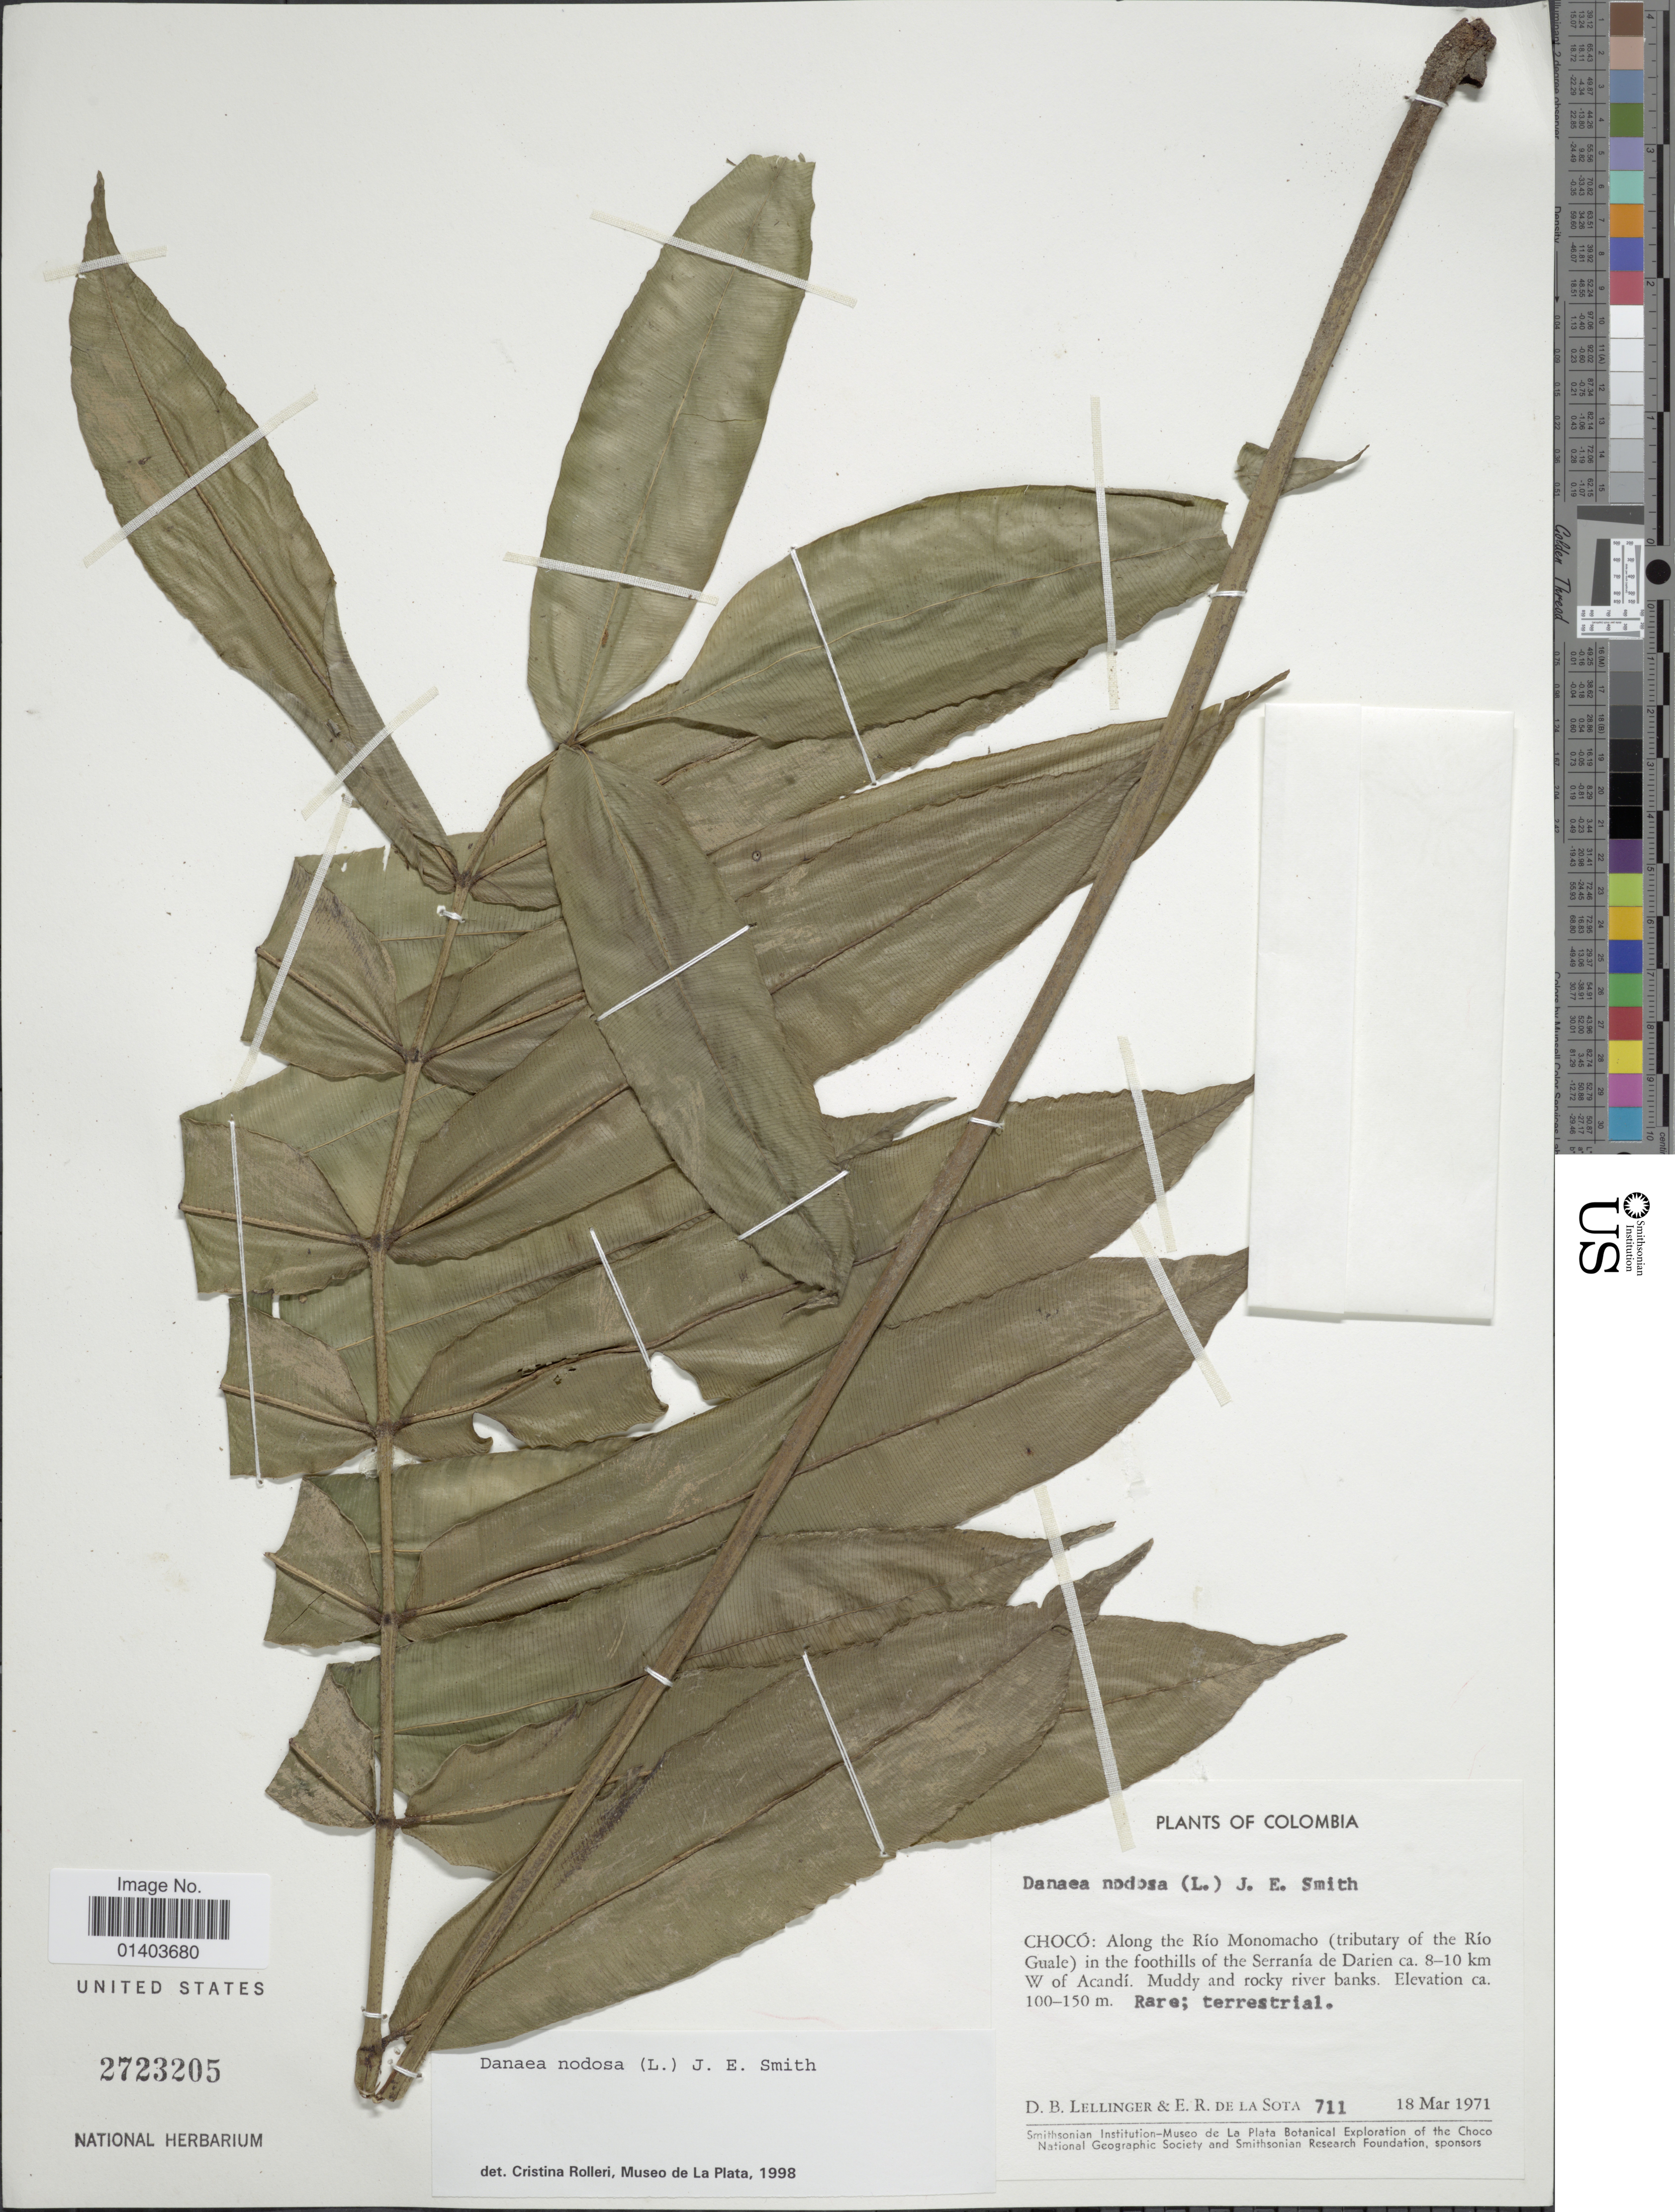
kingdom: Plantae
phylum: Tracheophyta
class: Polypodiopsida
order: Marattiales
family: Marattiaceae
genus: Danaea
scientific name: Danaea nodosa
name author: (L.) Sm.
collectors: D. B. Lellinger & E. R. de la Sota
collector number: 711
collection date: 1971-03-18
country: Colombia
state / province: Chocó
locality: Along the Rio Monomacho (tributary of the Rio Guale) in the foothills of the Serrania de darien, ca. 8-10 km W of Acandi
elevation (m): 100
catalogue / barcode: US 2723205